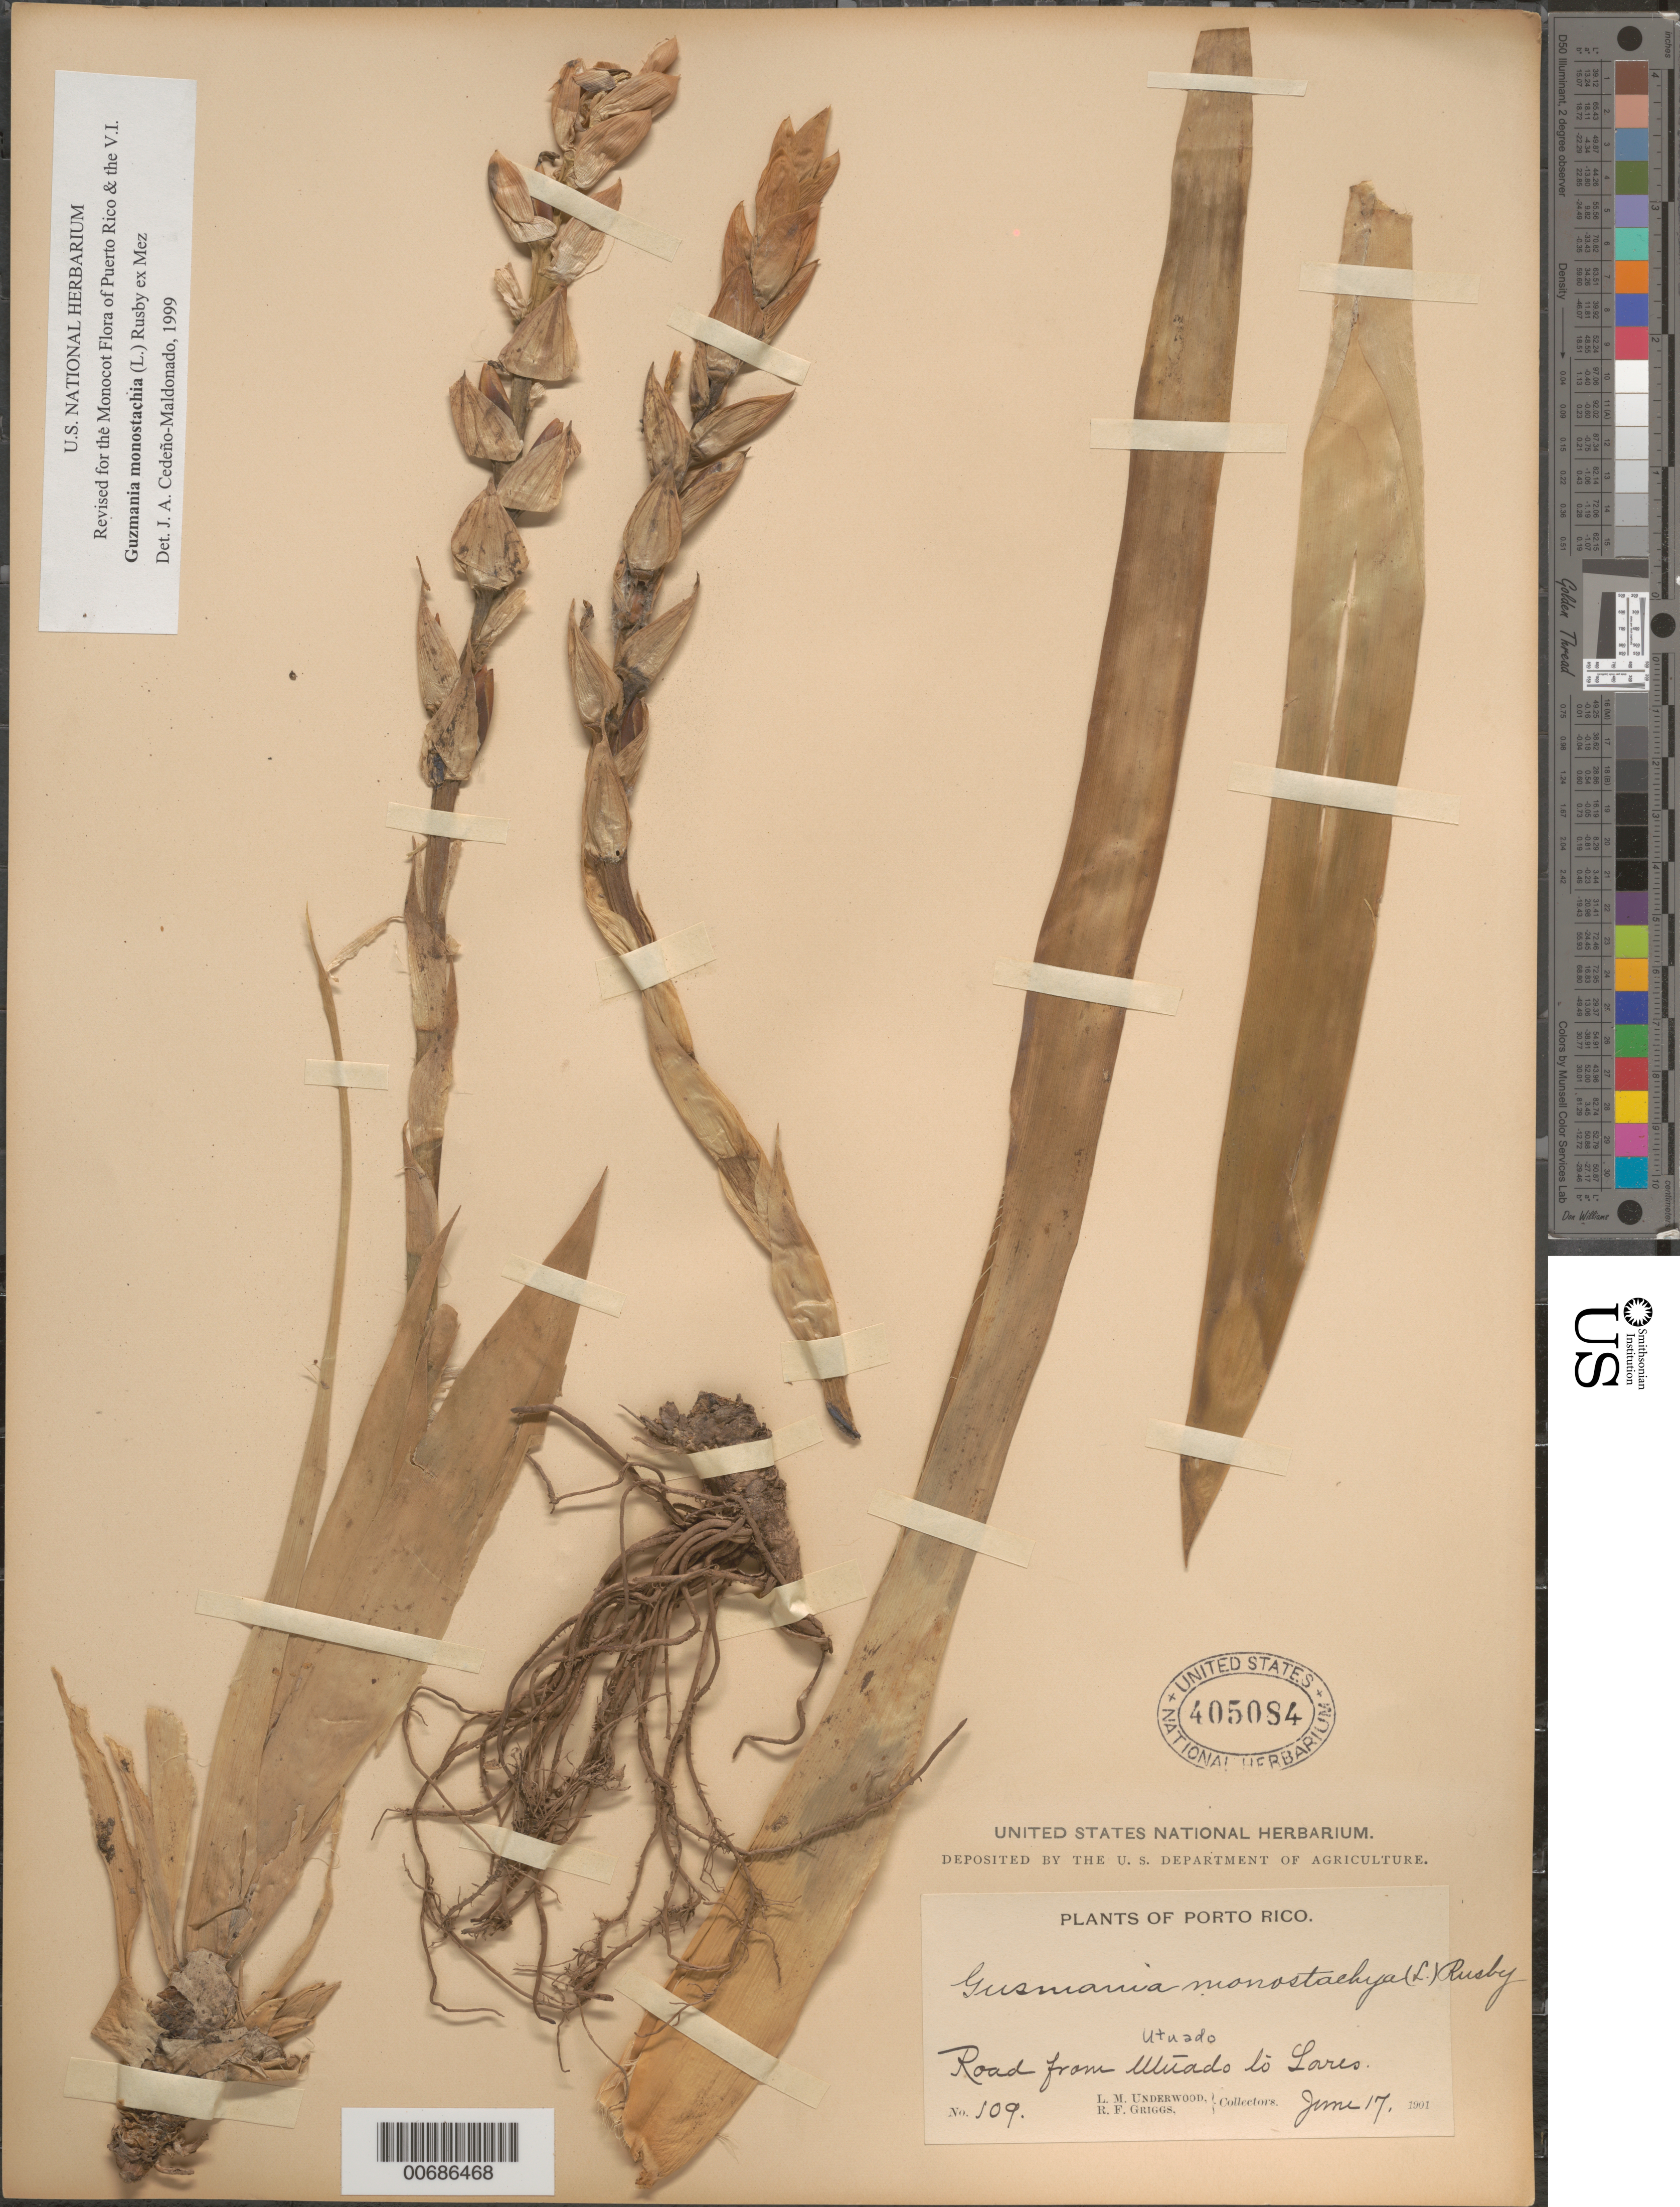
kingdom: Plantae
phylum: Tracheophyta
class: Liliopsida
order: Poales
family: Bromeliaceae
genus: Guzmania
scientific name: Guzmania monostachia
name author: (L.) Rusby ex Mez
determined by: Cedeño-Maldonado, J. A.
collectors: L. M. Underwood & R. F. Griggs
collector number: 109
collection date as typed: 17 Jun 1901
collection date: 1901-06-17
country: Puerto Rico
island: Greater Antilles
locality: Road from Utuado to Lares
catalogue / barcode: US 405084